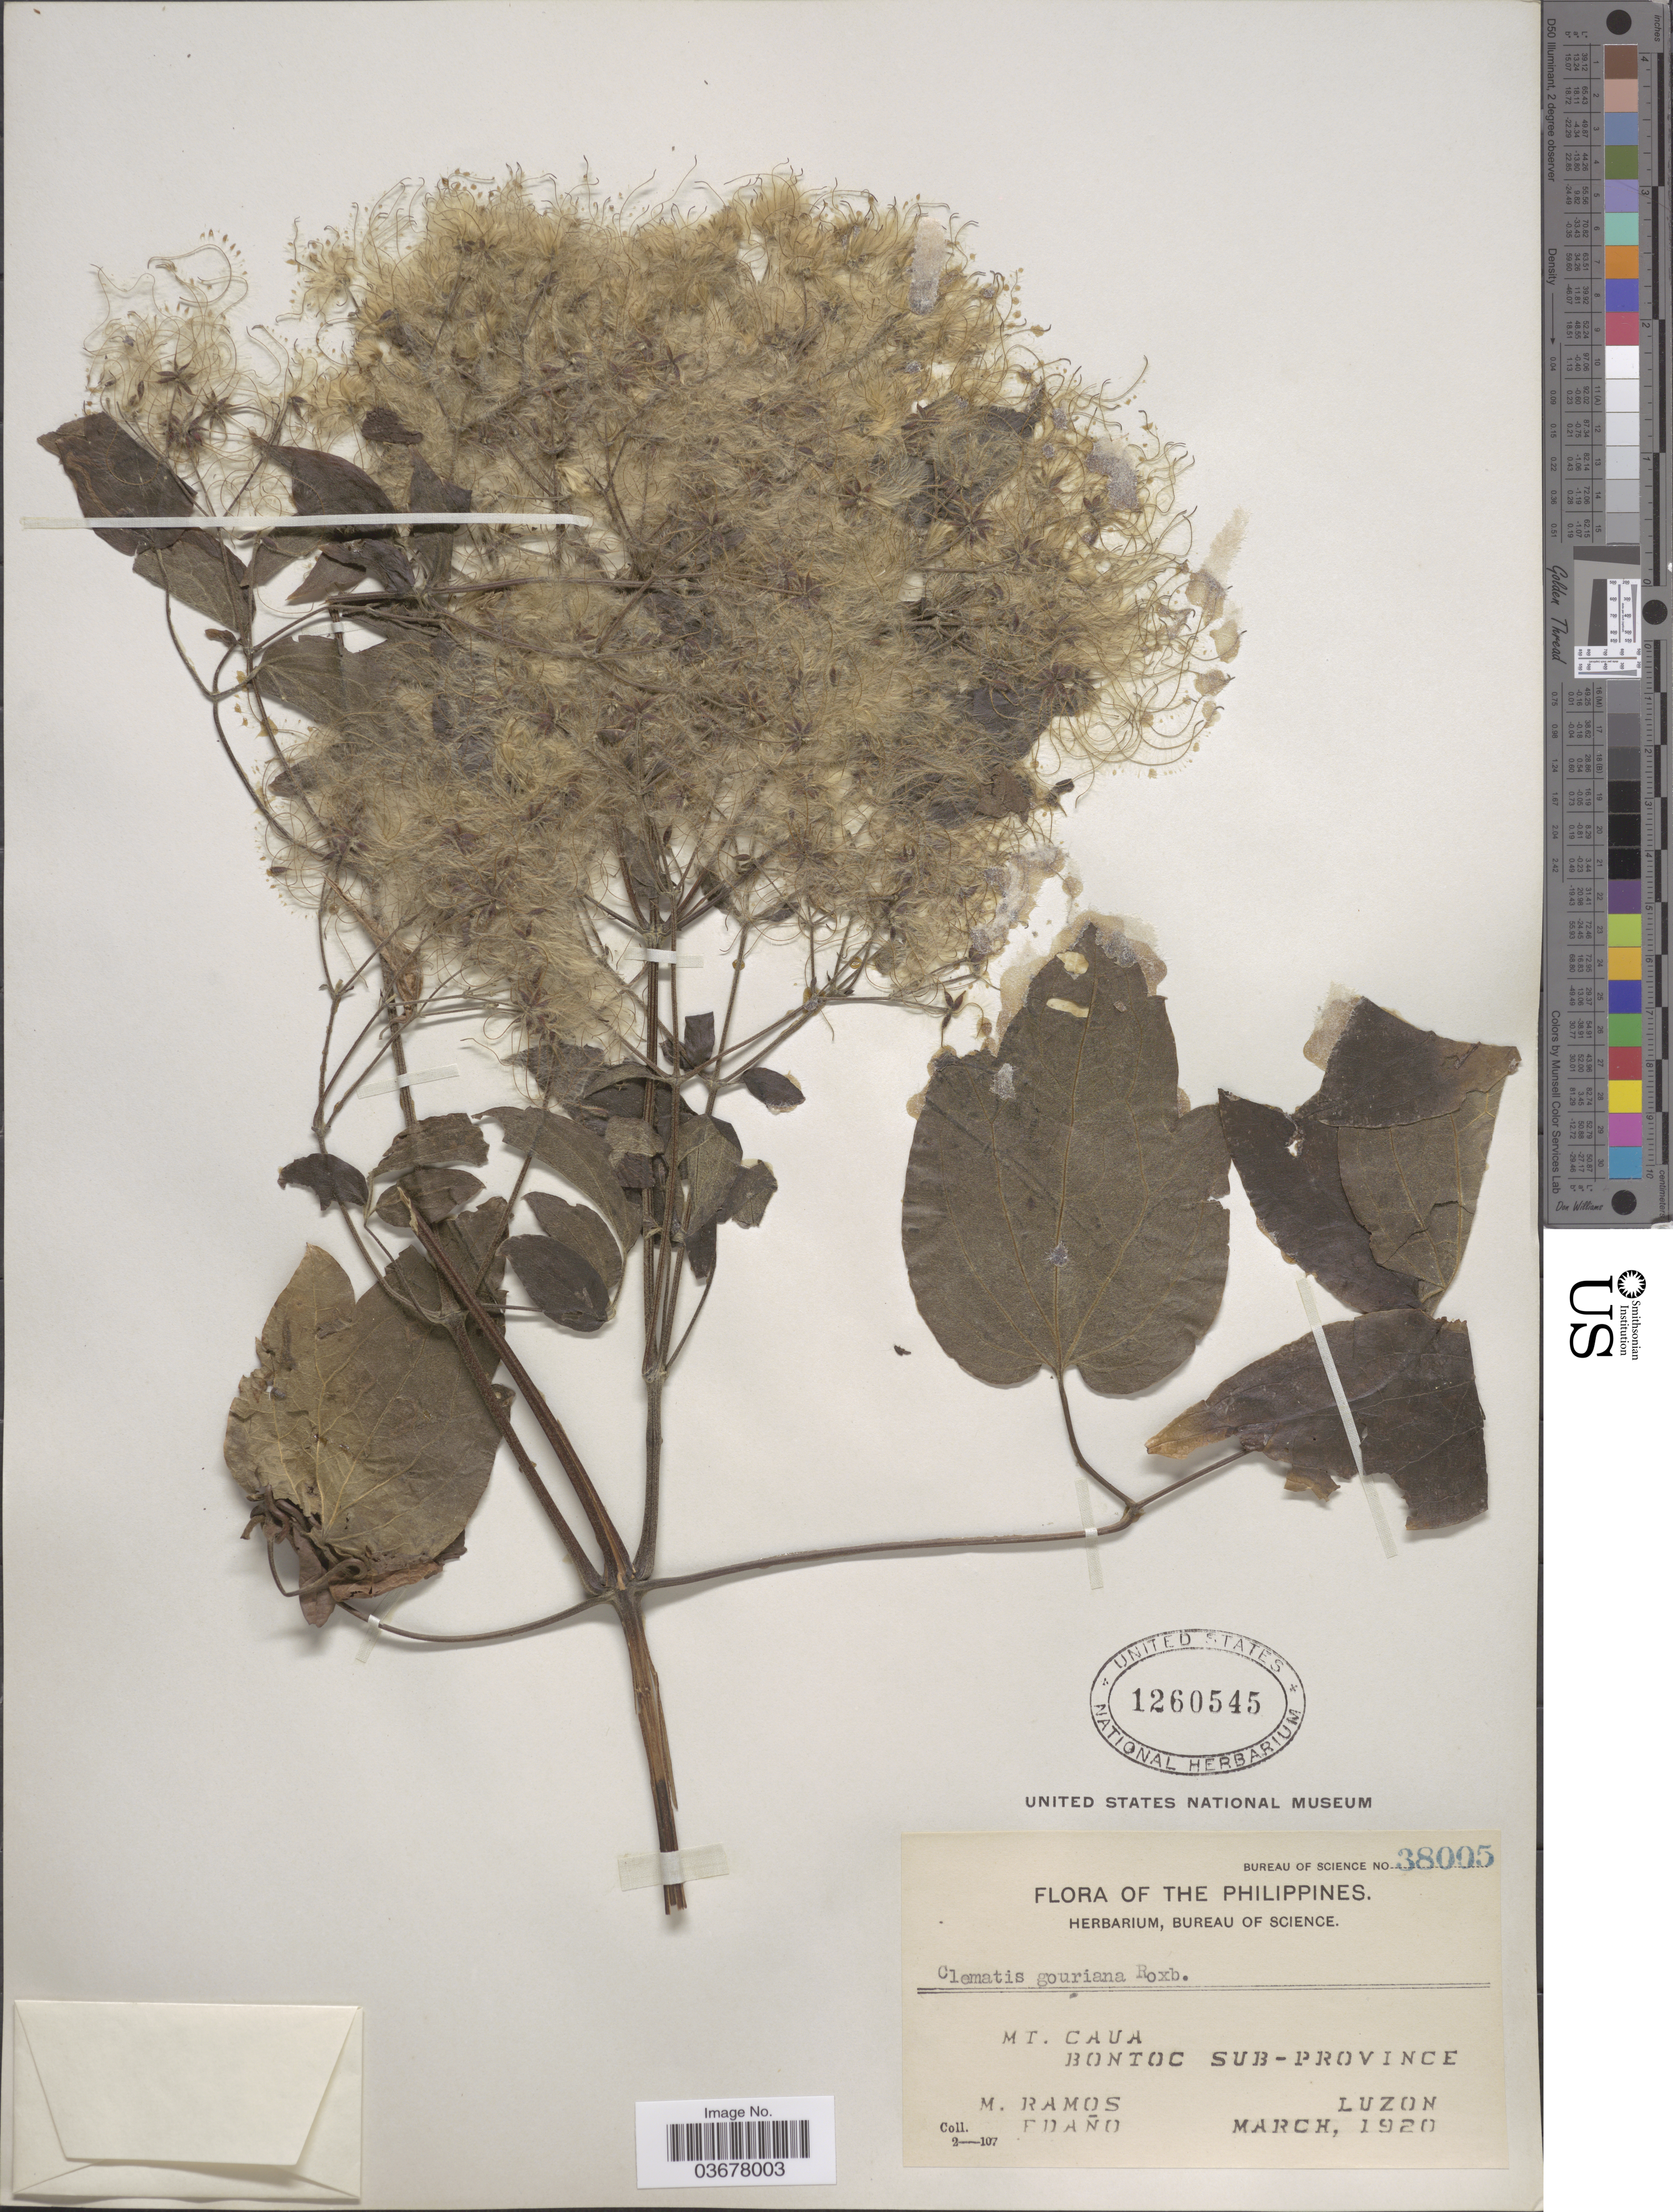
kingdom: Plantae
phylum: Tracheophyta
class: Magnoliopsida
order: Ranunculales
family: Ranunculaceae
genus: Clematis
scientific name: Clematis gouriana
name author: Roxb. ex DC.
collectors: M. Ramos & -. Edano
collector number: Bureau of Science 38005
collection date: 1920-03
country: Philippines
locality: Mt. Caua. Bontoc Sub-Province. Luzon.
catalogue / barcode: US 1260545